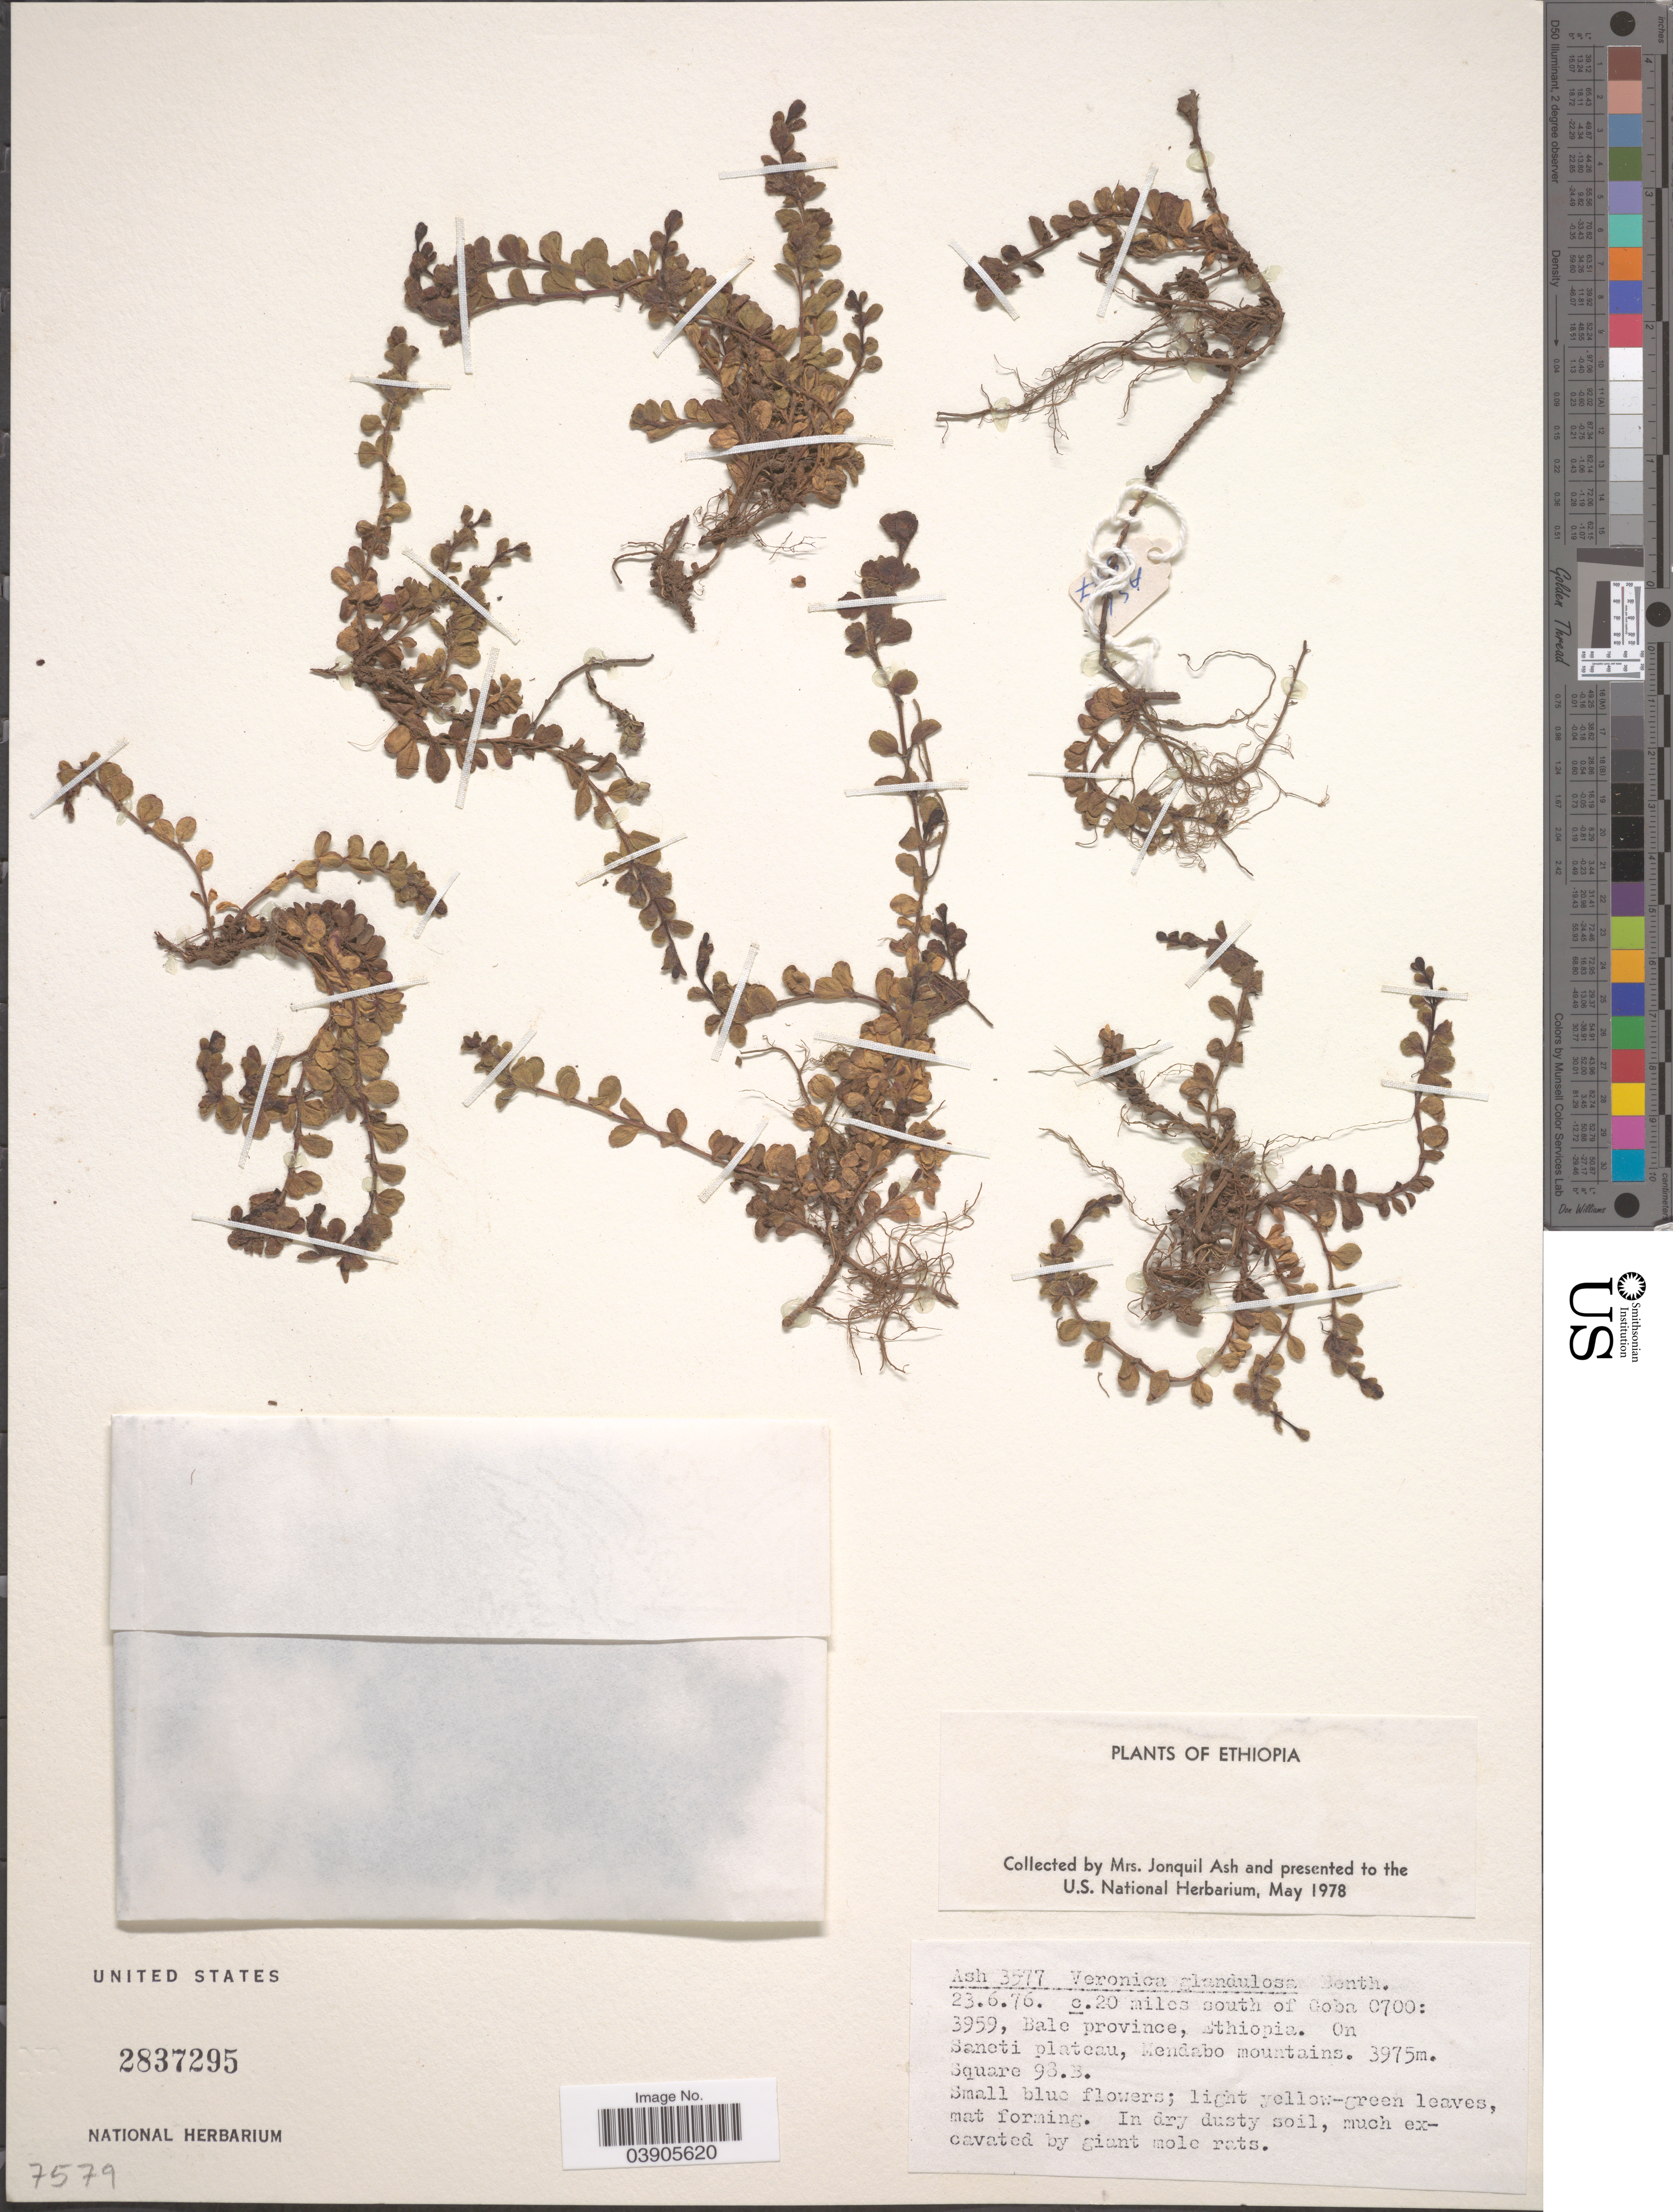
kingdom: Plantae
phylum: Tracheophyta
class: Magnoliopsida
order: Lamiales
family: Plantaginaceae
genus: Veronica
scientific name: Veronica glandulosa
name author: Hochst. ex Benth.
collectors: J. Ash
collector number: Ash3577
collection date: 1976-06-23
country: Ethiopia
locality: C. 20 miles south of Goba 0700:3959, Bale province. On Saneti plateau, Mendabo mountains.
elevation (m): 3975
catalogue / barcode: US 2837295